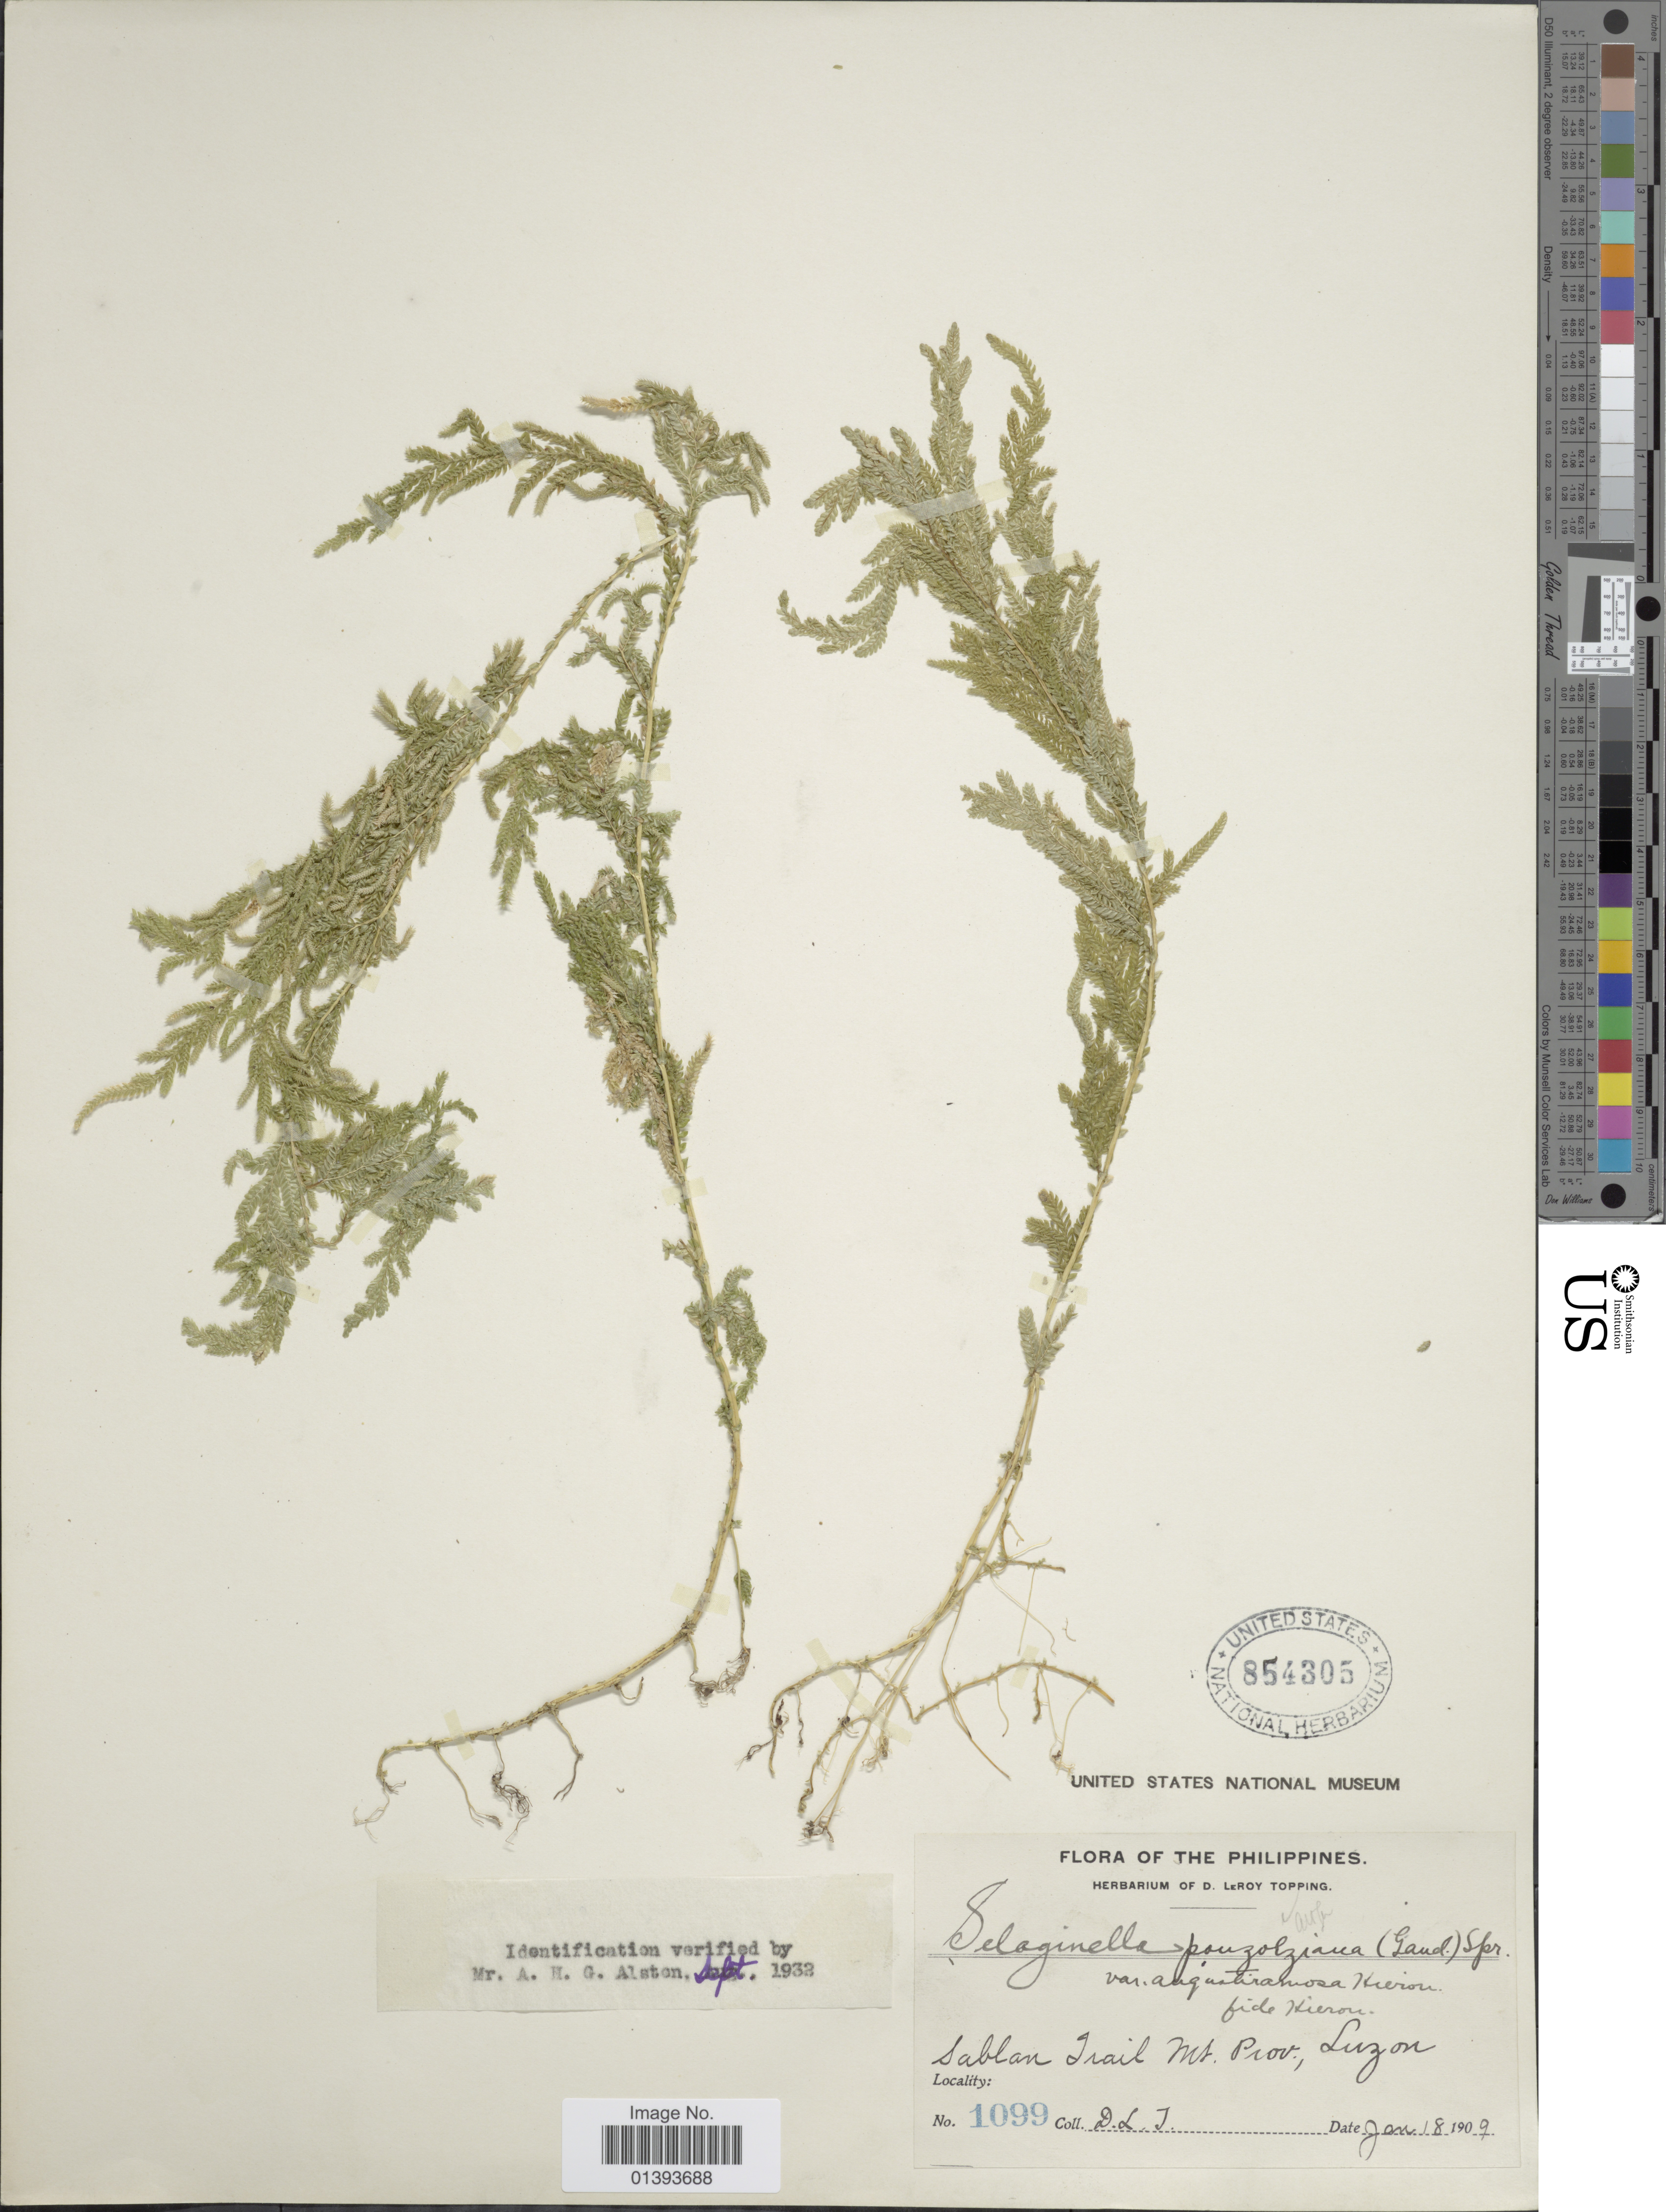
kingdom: Plantae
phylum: Tracheophyta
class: Lycopodiopsida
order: Selaginellales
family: Selaginellaceae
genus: Selaginella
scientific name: Selaginella delicatula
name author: (Desv.) Alston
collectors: D. L. Topping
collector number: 1099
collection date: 1909-01-18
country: Philippines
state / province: Central Luzon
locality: Sablan trail Mt. prov., Luzon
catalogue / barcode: US 854305